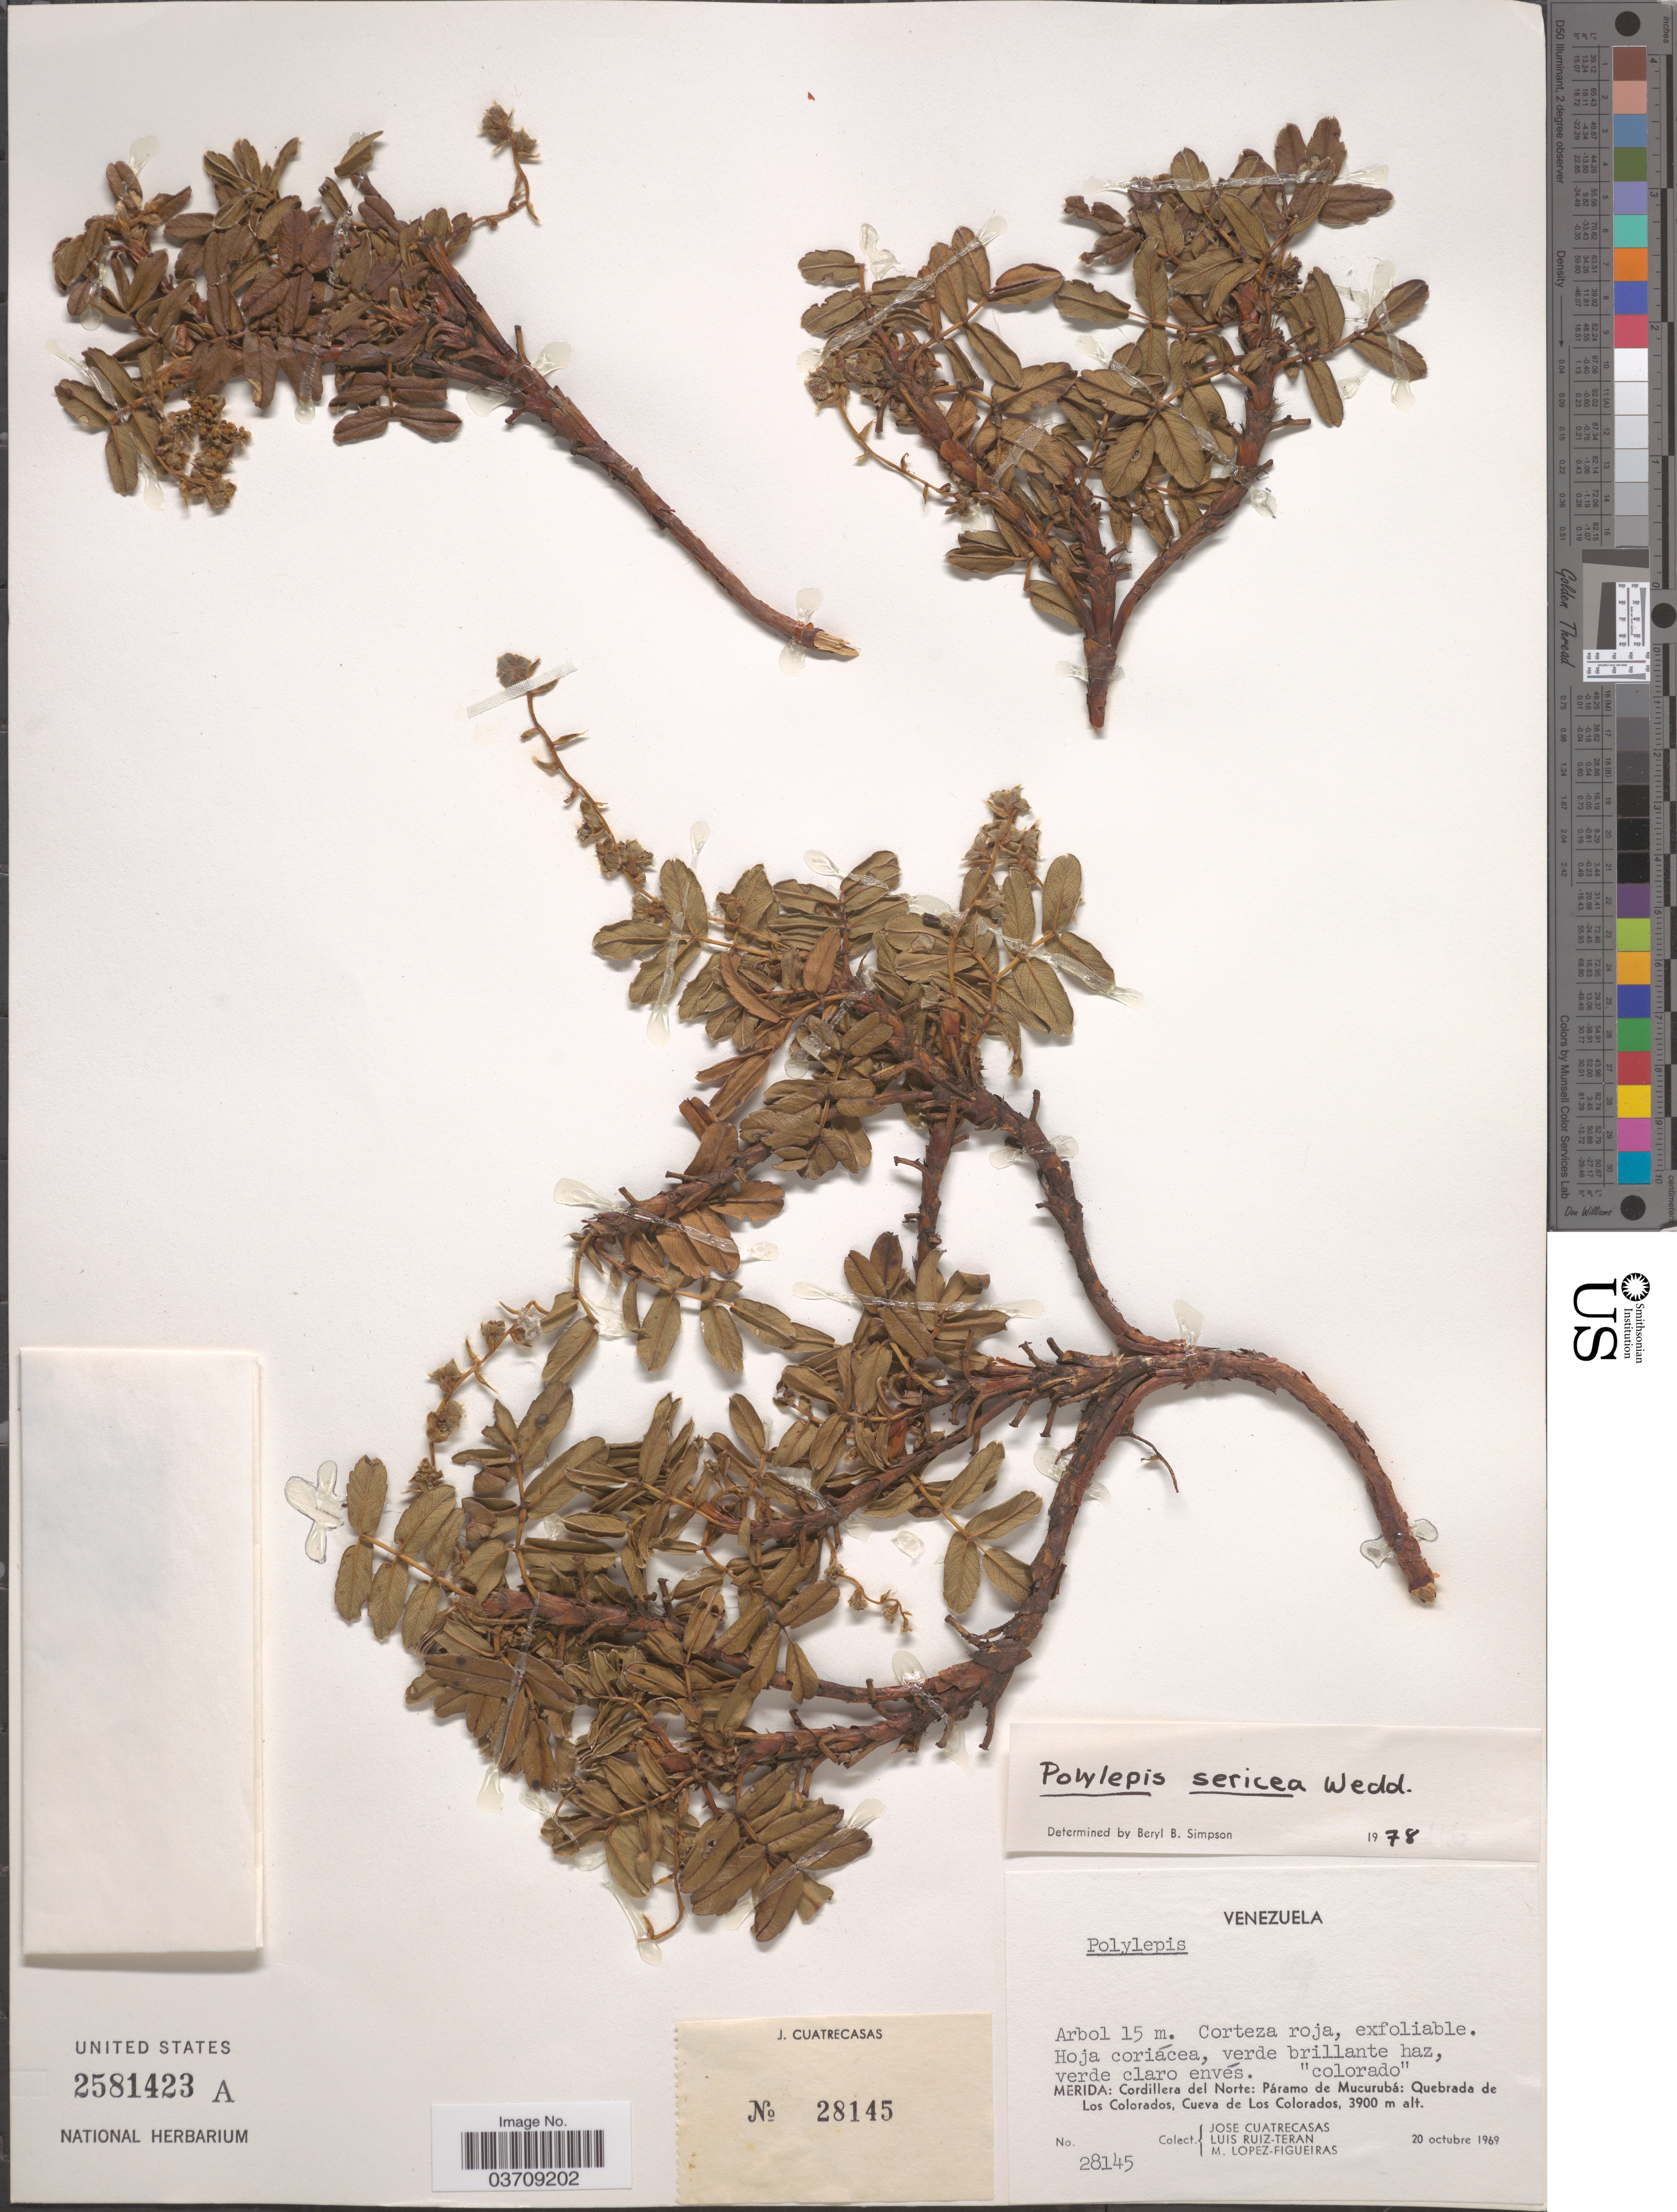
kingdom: Plantae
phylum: Tracheophyta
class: Magnoliopsida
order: Rosales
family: Rosaceae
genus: Polylepis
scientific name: Polylepis sericea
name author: Wedd.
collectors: J. Cuatrecasas, L. Teran & M. López Figueiras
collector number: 28145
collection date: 1969-10-20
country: Venezuela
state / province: Merida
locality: Cordillera del Norte: Páramo de Mucurubá: Quebrada de Los Colorados, Cueva de Los Colorados.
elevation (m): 3900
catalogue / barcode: US 2581423A